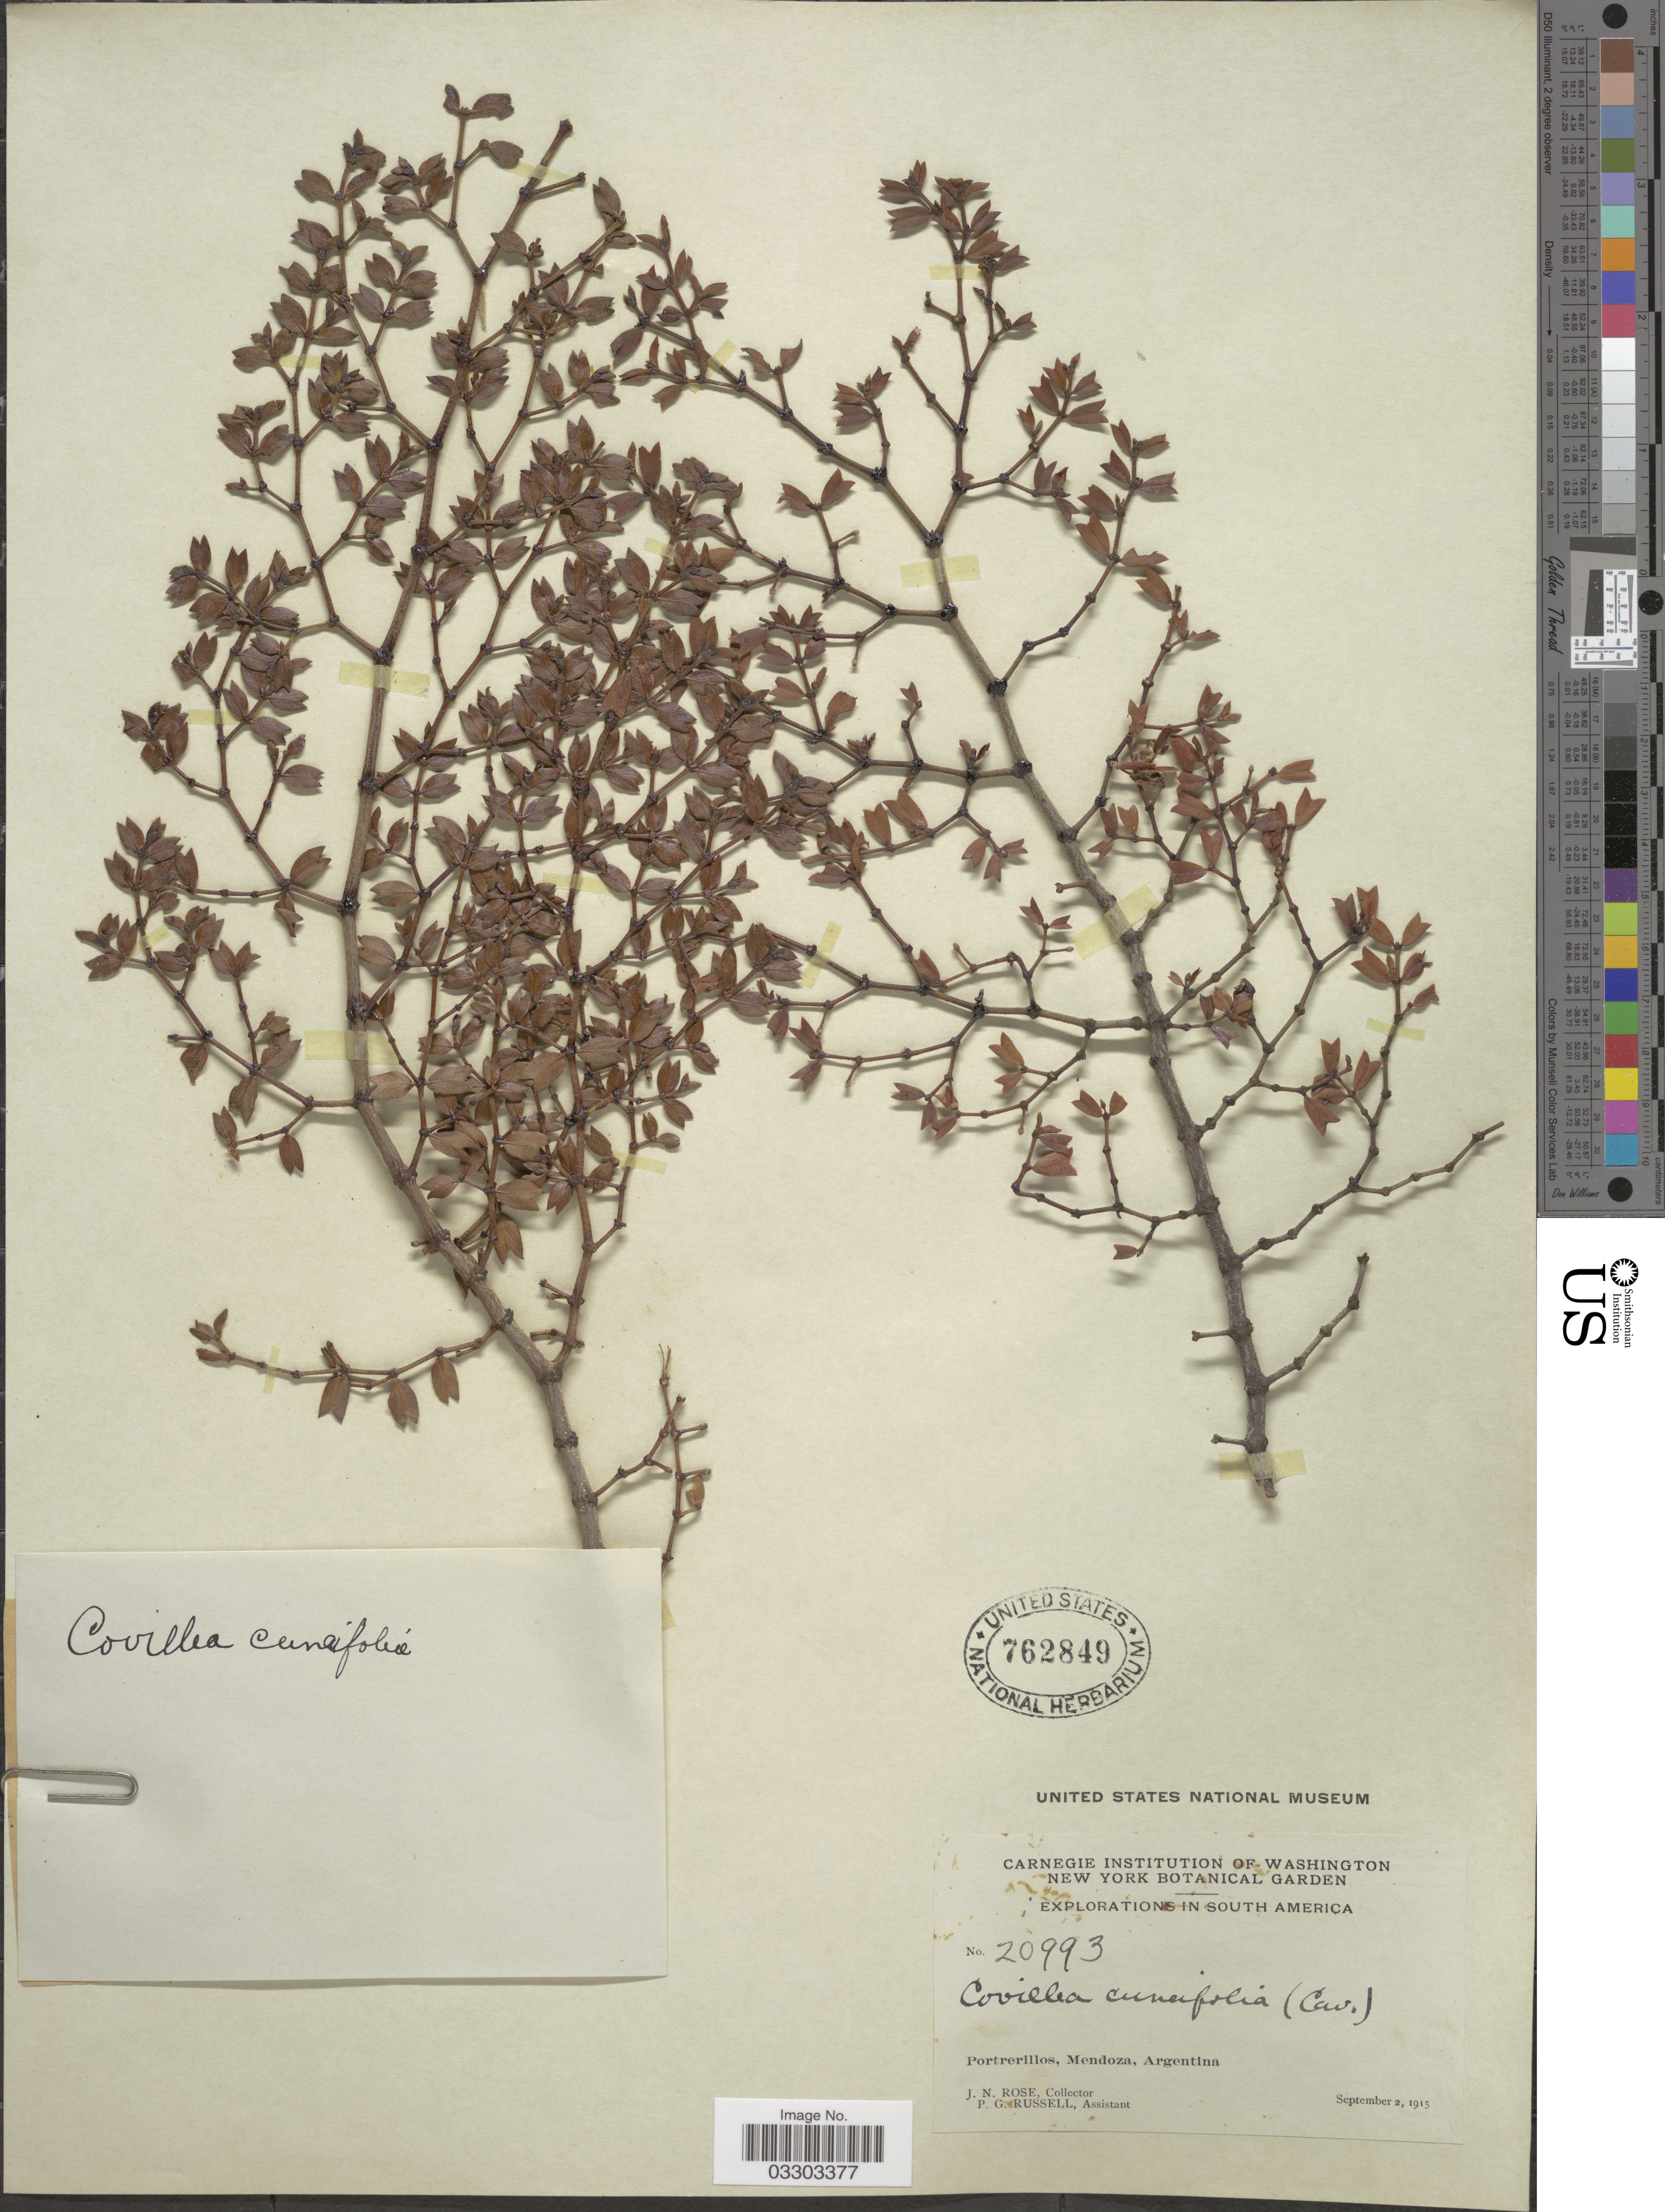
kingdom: Plantae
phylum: Tracheophyta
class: Magnoliopsida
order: Zygophyllales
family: Zygophyllaceae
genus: Larrea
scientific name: Larrea cuneifolia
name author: Cav.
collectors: J. N. Rose & P. G. Russell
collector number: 20993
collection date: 1915-09-02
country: Argentina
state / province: Mendoza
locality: Portrerillos.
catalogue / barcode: US 762849